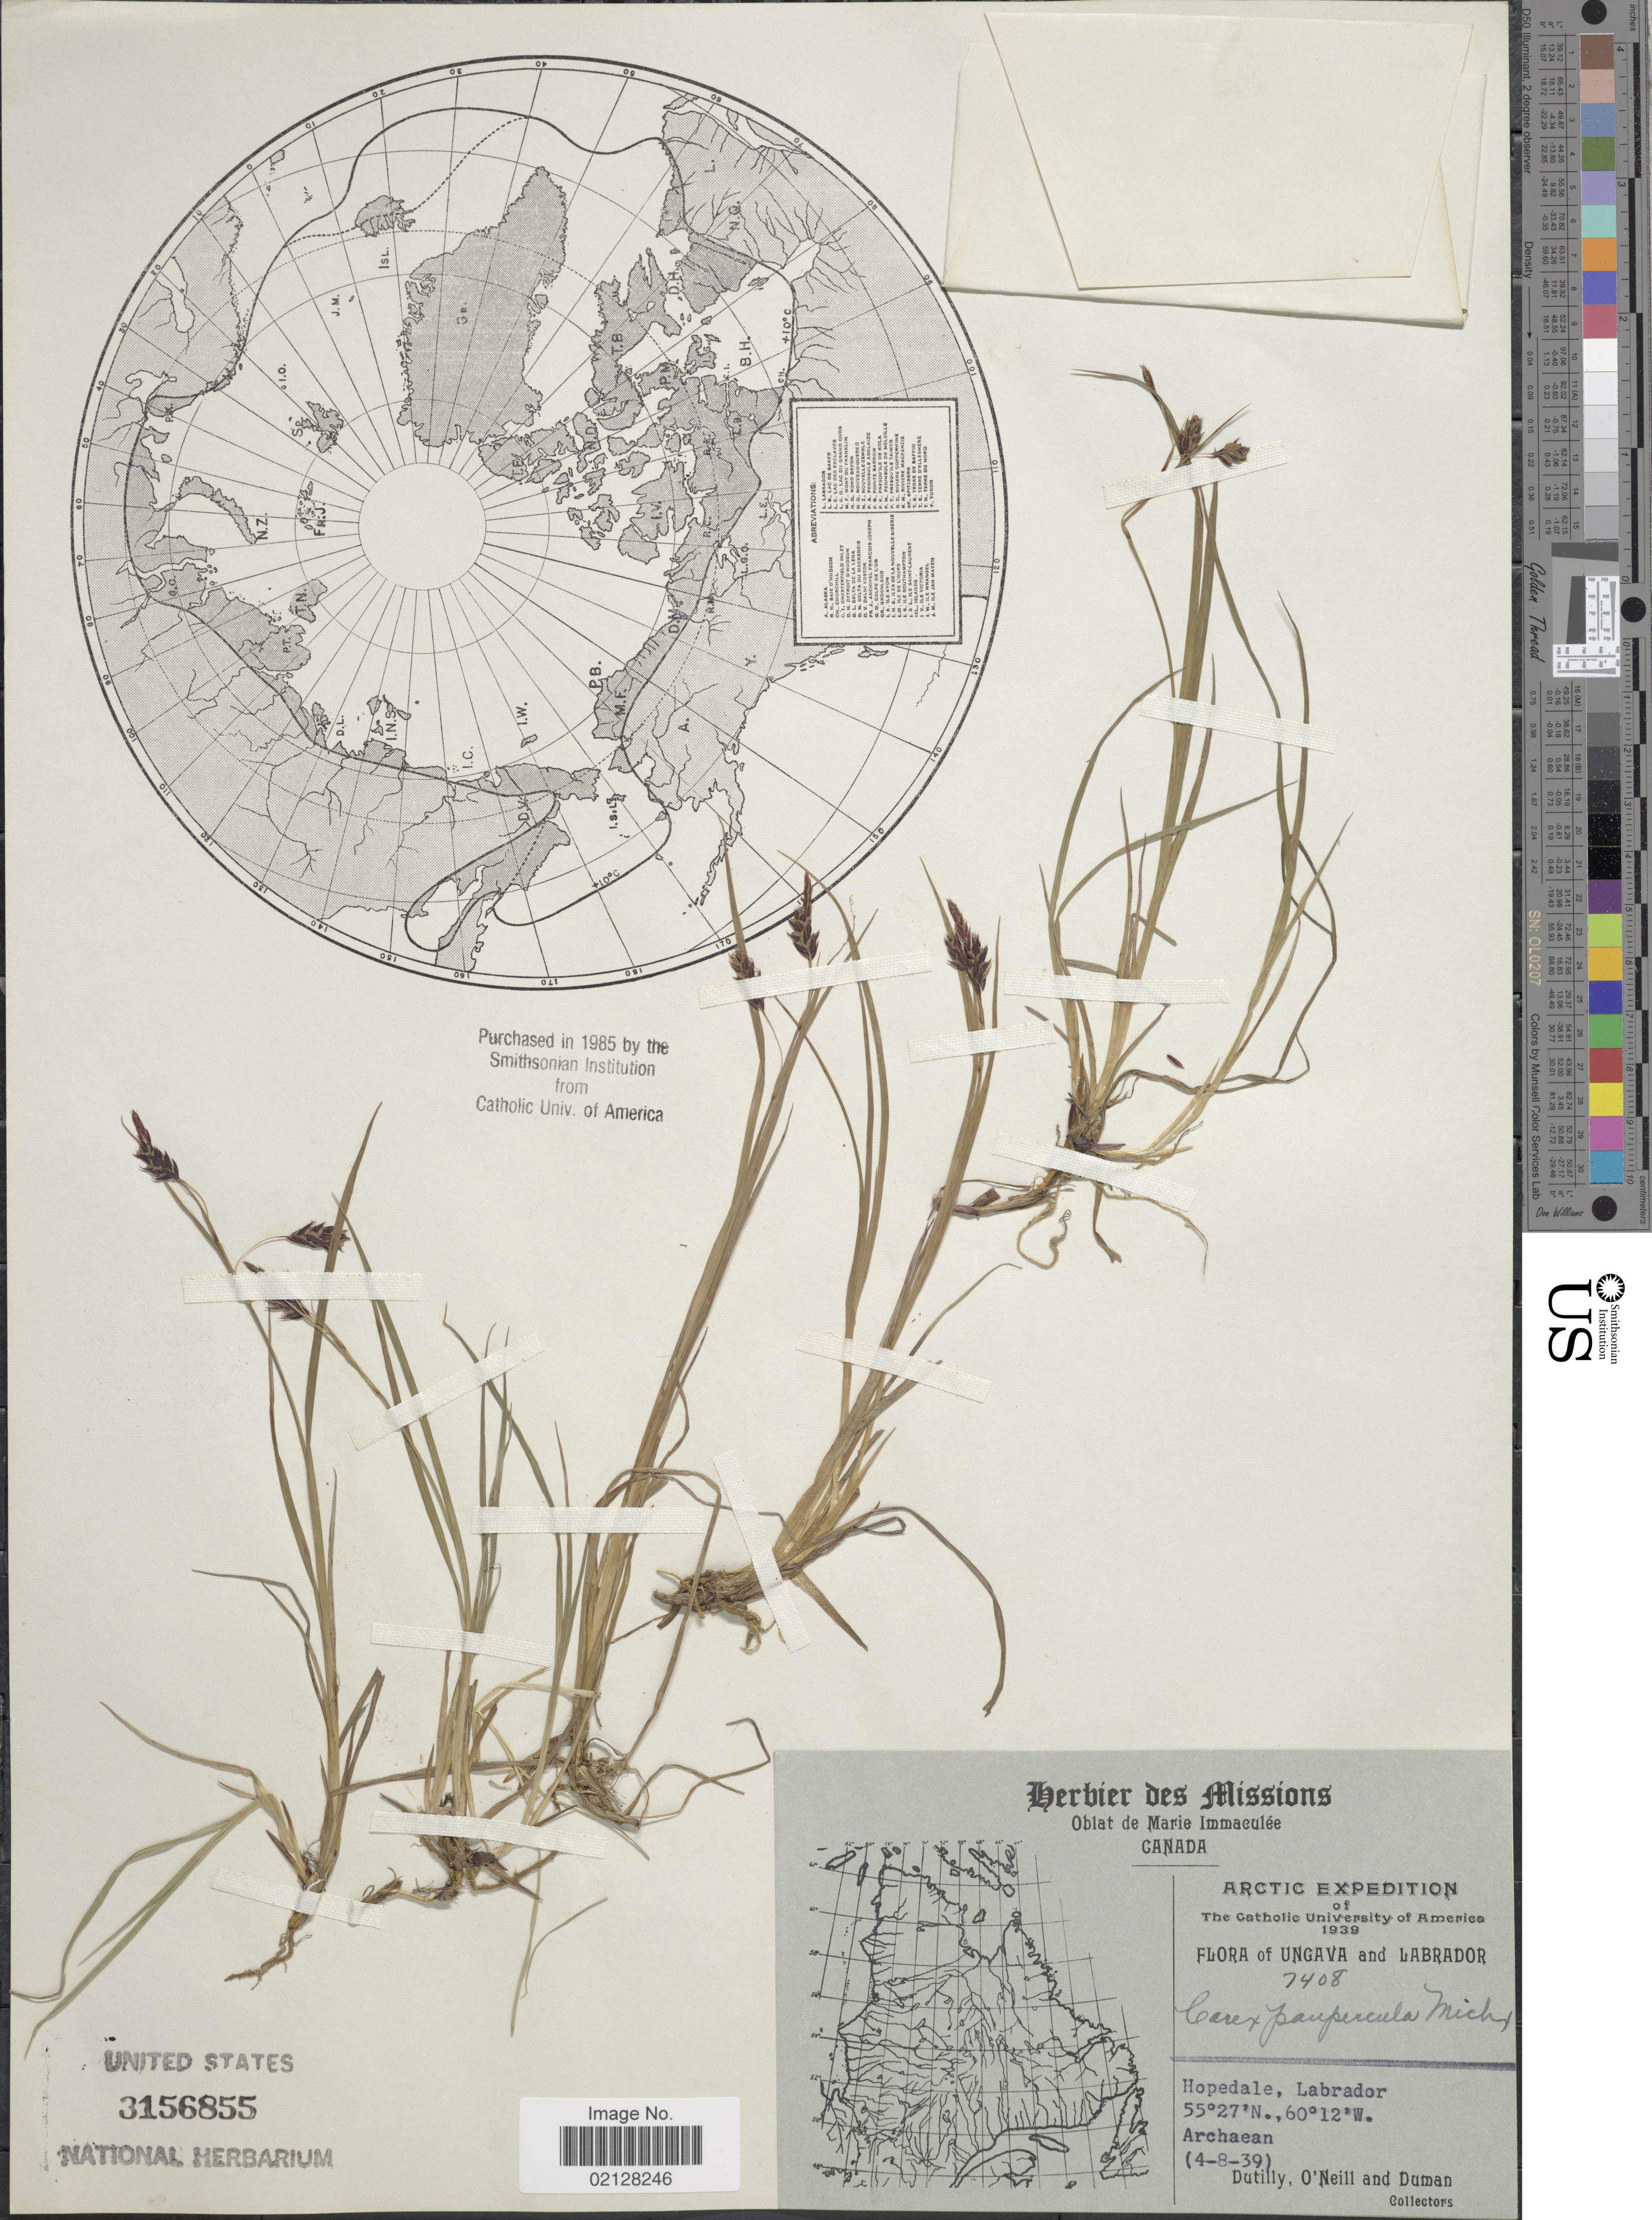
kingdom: Plantae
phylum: Tracheophyta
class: Liliopsida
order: Poales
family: Cyperaceae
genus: Carex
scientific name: Carex magellanica subsp. irrigua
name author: (Wahlenb.) Hiitonen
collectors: -. Dutilly, O' Neill & -. Duman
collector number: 7408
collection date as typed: Transcribed d/m/y: 4/8/39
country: Canada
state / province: Newfoundland and Labrador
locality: Ungava and Labrador. Hopedale, Labrador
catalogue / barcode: US 3156855